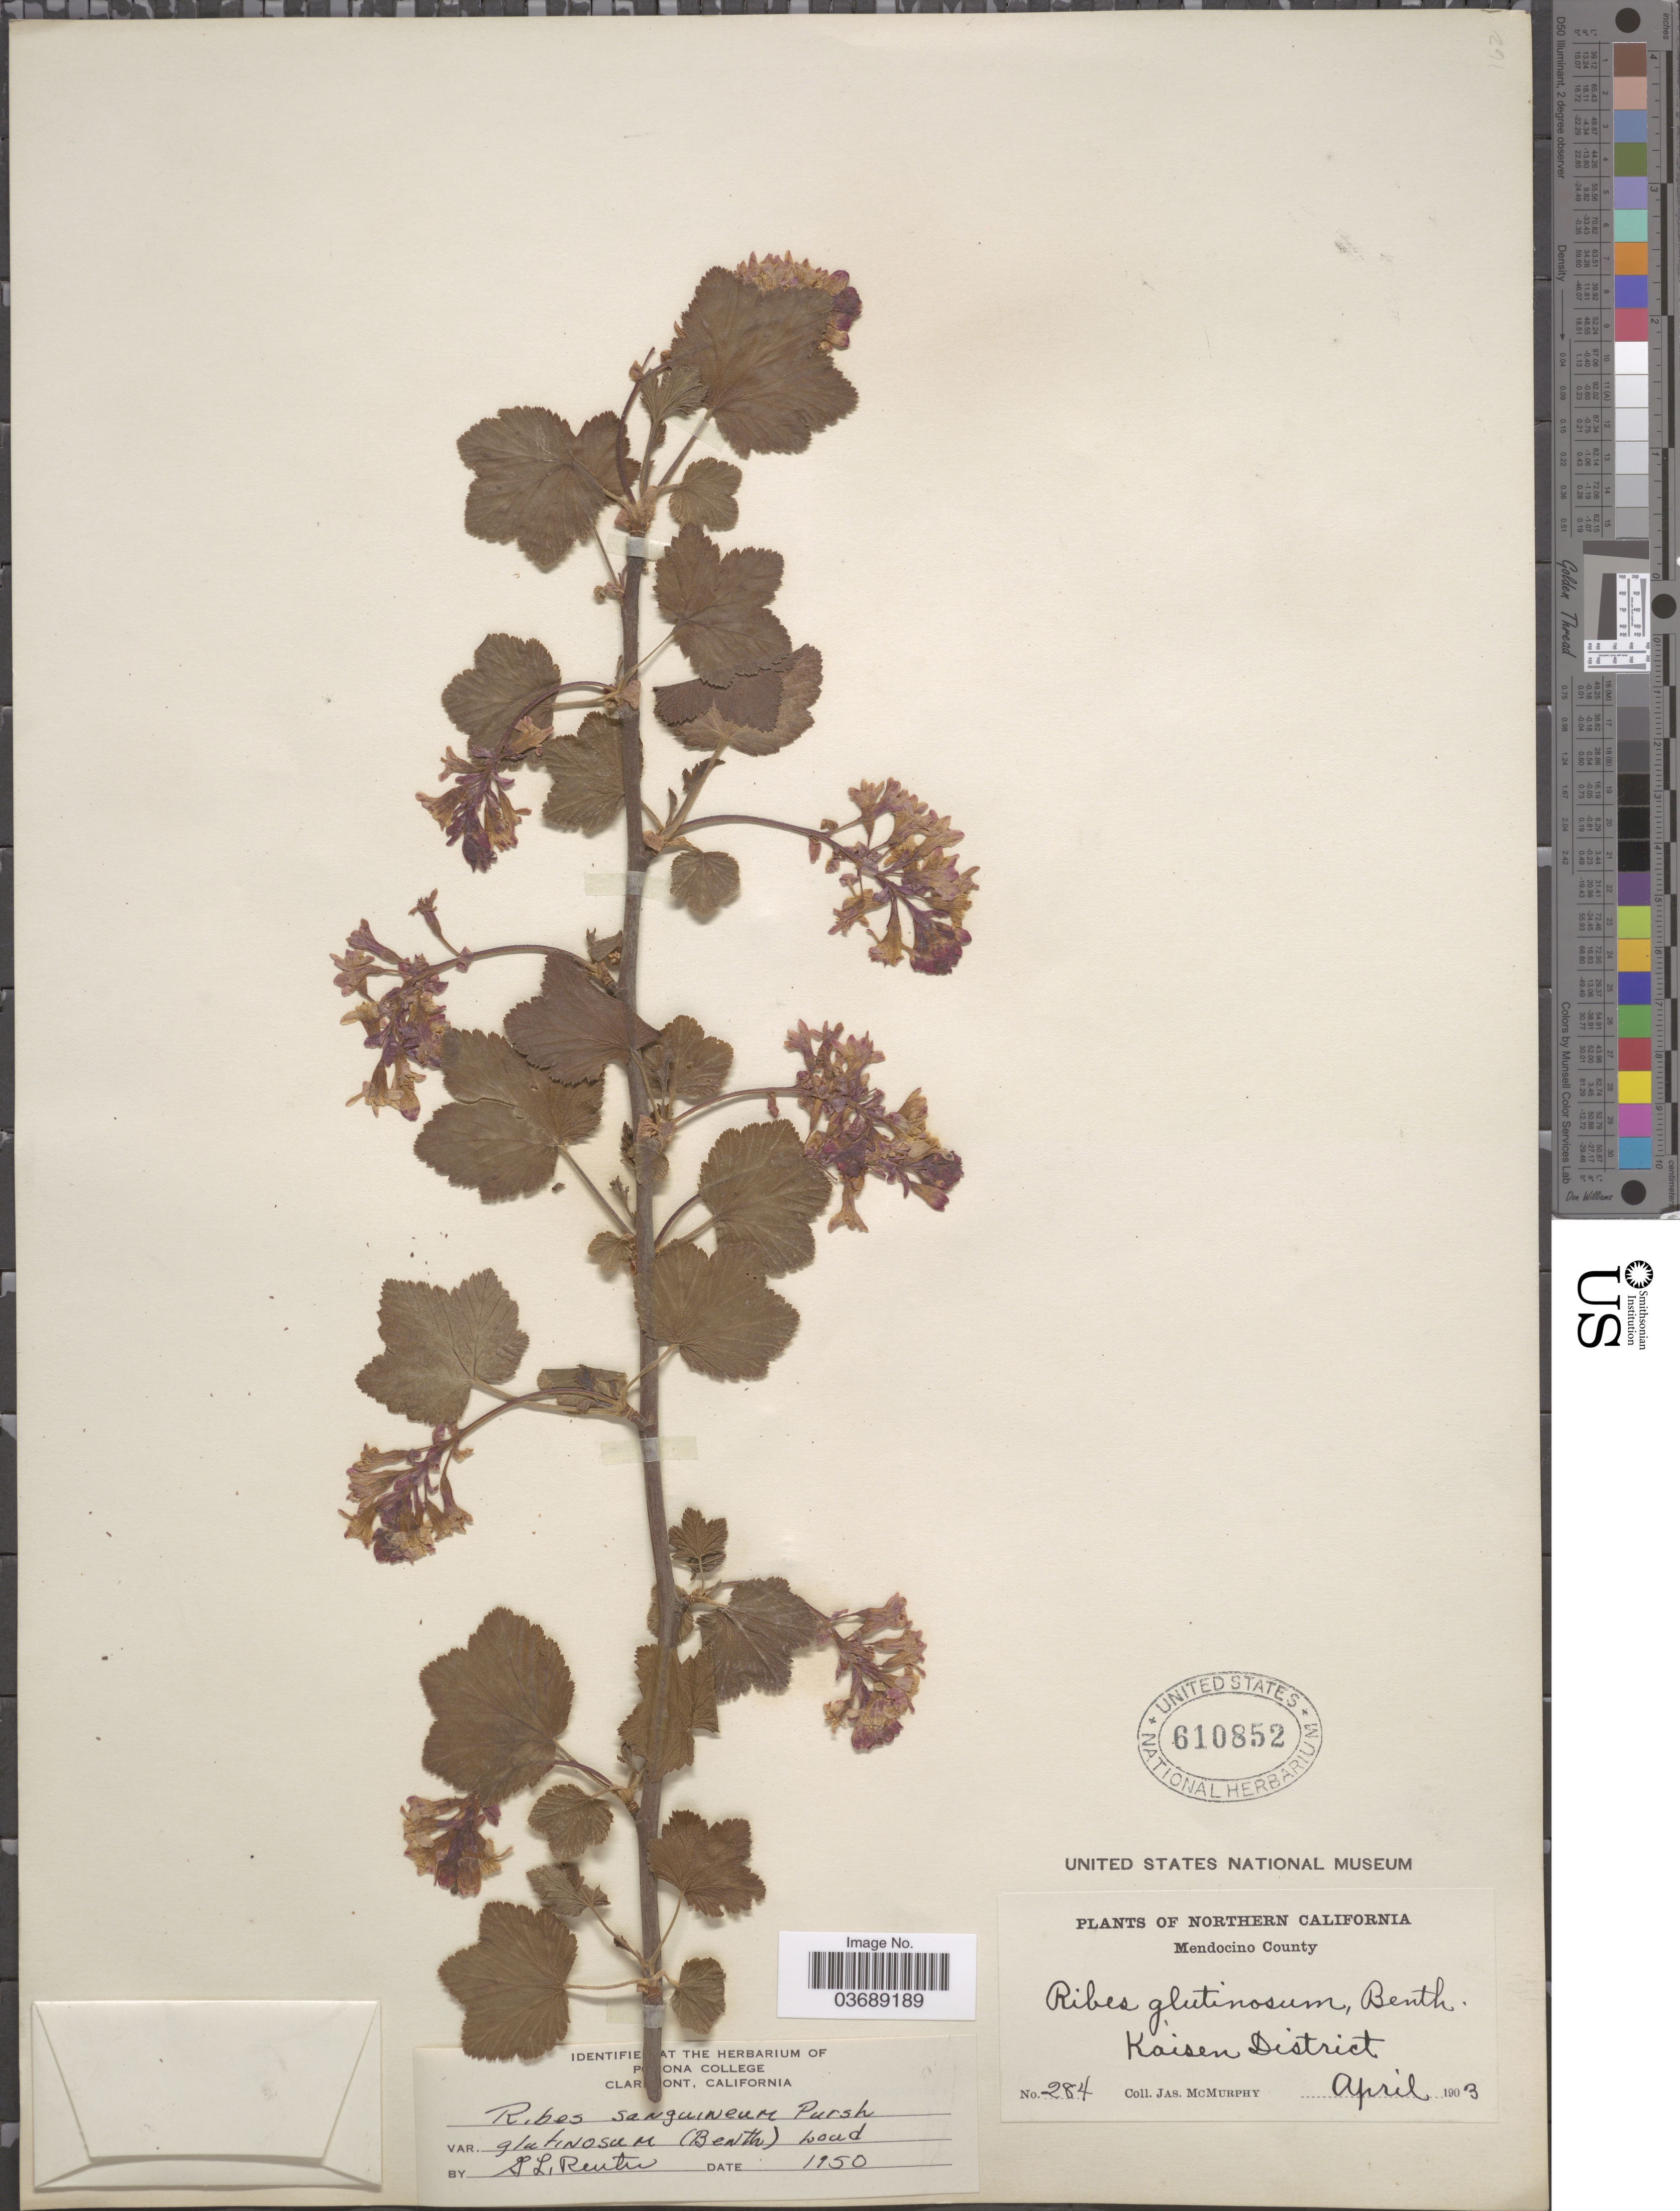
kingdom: Plantae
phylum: Tracheophyta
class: Magnoliopsida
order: Saxifragales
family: Grossulariaceae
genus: Ribes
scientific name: Ribes sanguineum var. glutinosum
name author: (Benth.) Loudon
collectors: J. McMurphy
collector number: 284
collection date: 1903-04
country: United States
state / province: California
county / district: Mendocino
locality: Northern California. Mendocino County. Kaisen District.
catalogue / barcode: US 610852